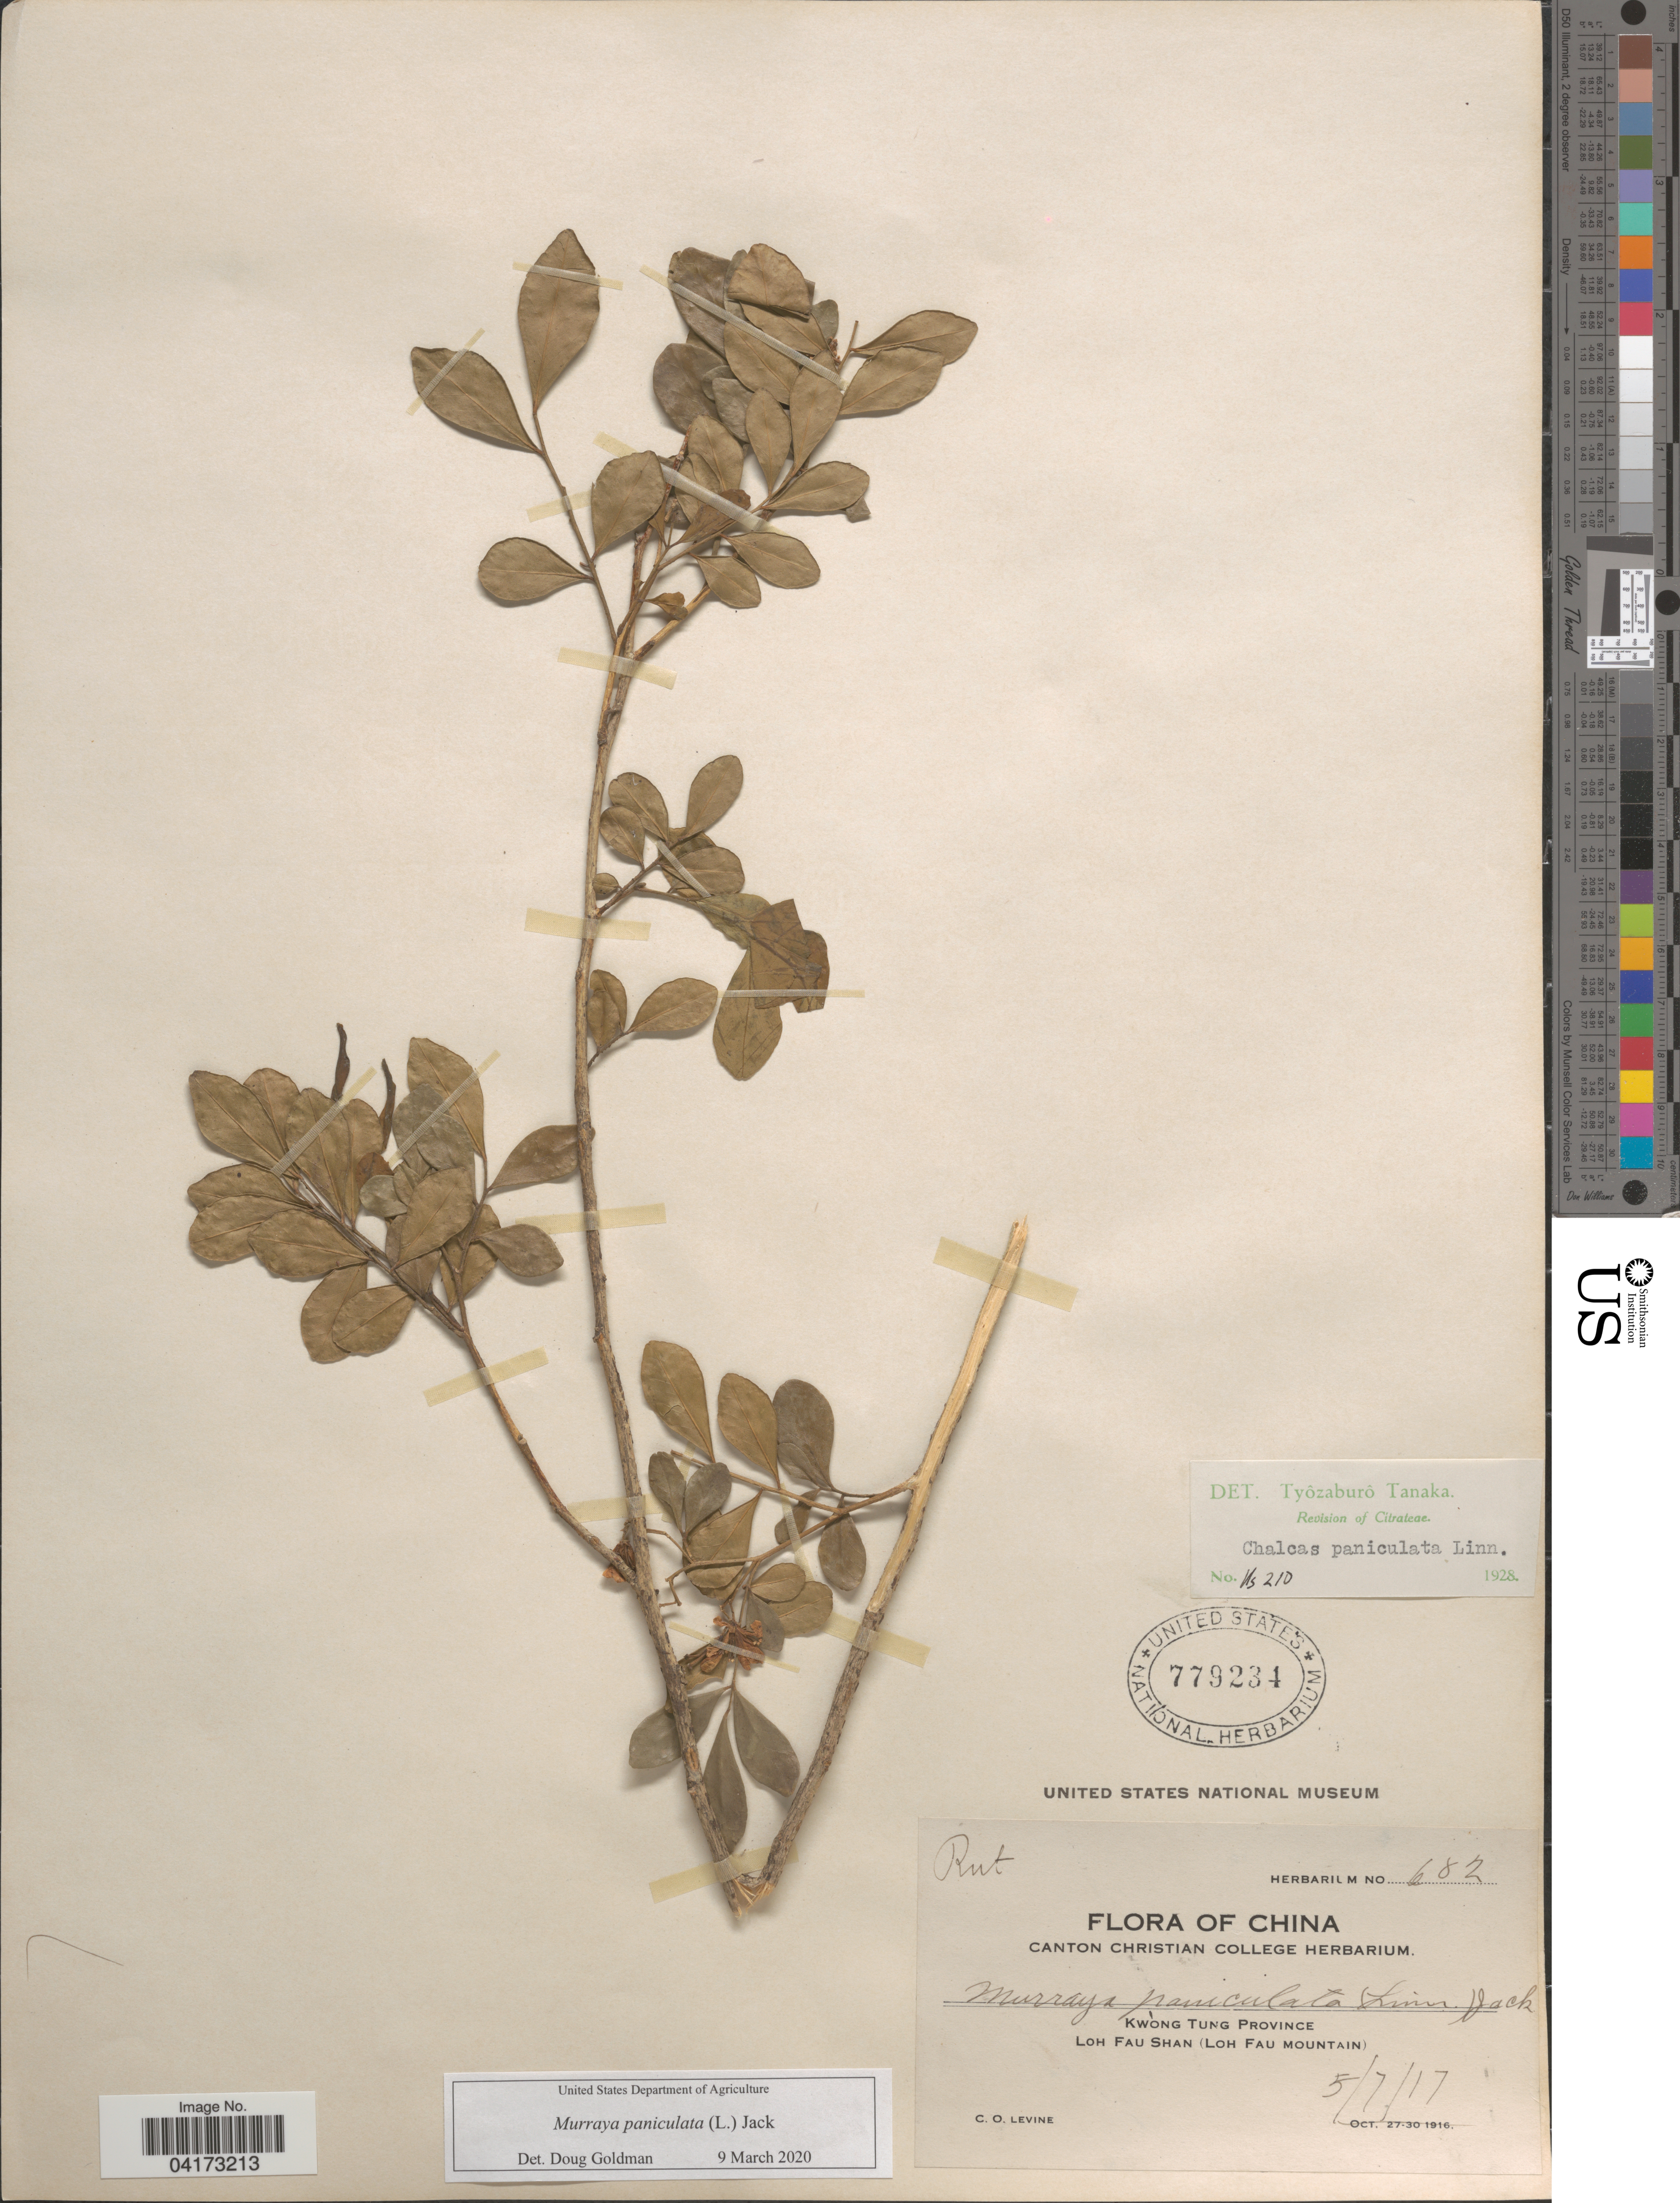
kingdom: Plantae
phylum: Tracheophyta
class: Magnoliopsida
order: Sapindales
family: Rutaceae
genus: Murraya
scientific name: Murraya paniculata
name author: (L.) Jack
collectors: C. O. Levine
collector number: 682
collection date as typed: Transcribed d/m/y: 5/7/17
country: China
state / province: Guangdong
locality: Kwong Tung Province. Loh Fau Shan (Loh Fau Mountain).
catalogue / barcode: US 779234